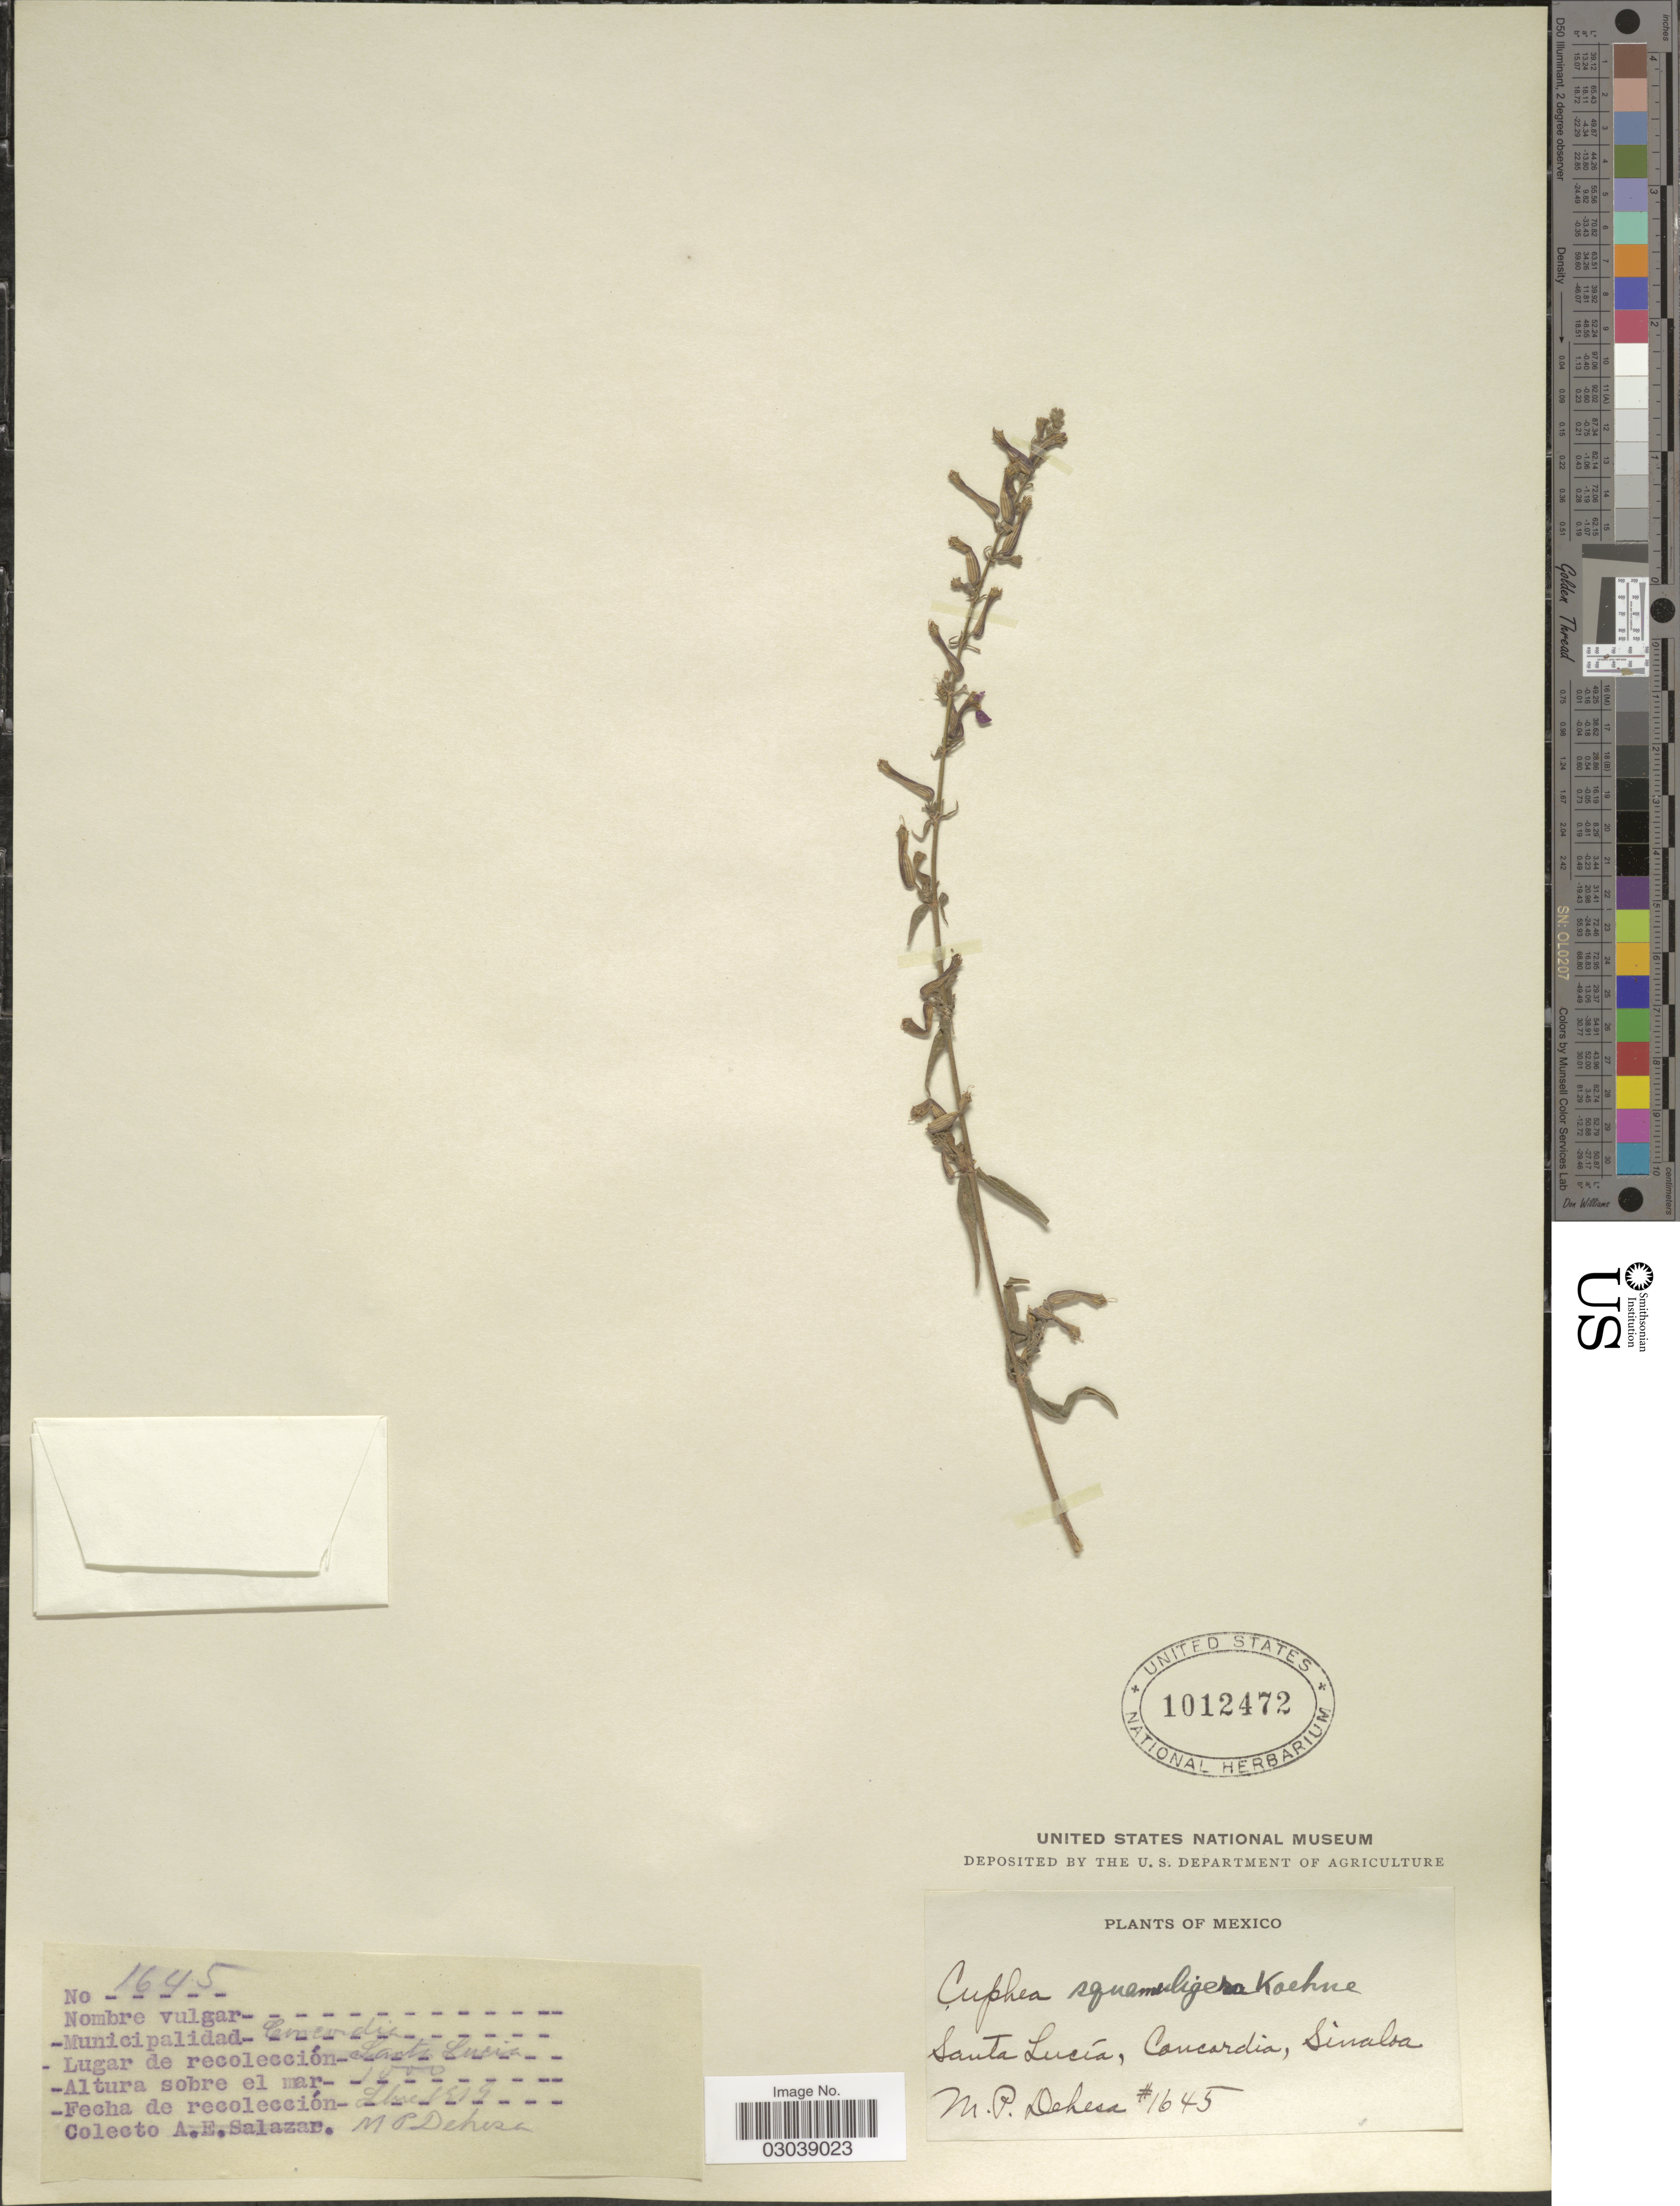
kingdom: Plantae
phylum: Tracheophyta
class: Magnoliopsida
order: Myrtales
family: Lythraceae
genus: Cuphea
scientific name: Cuphea squamuligera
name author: Koehne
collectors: M. Dehesa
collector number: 1645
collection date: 1919-09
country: Mexico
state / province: Sinaloa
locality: Santa Lucía, Concordia, Sinaloa.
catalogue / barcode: US 1012472